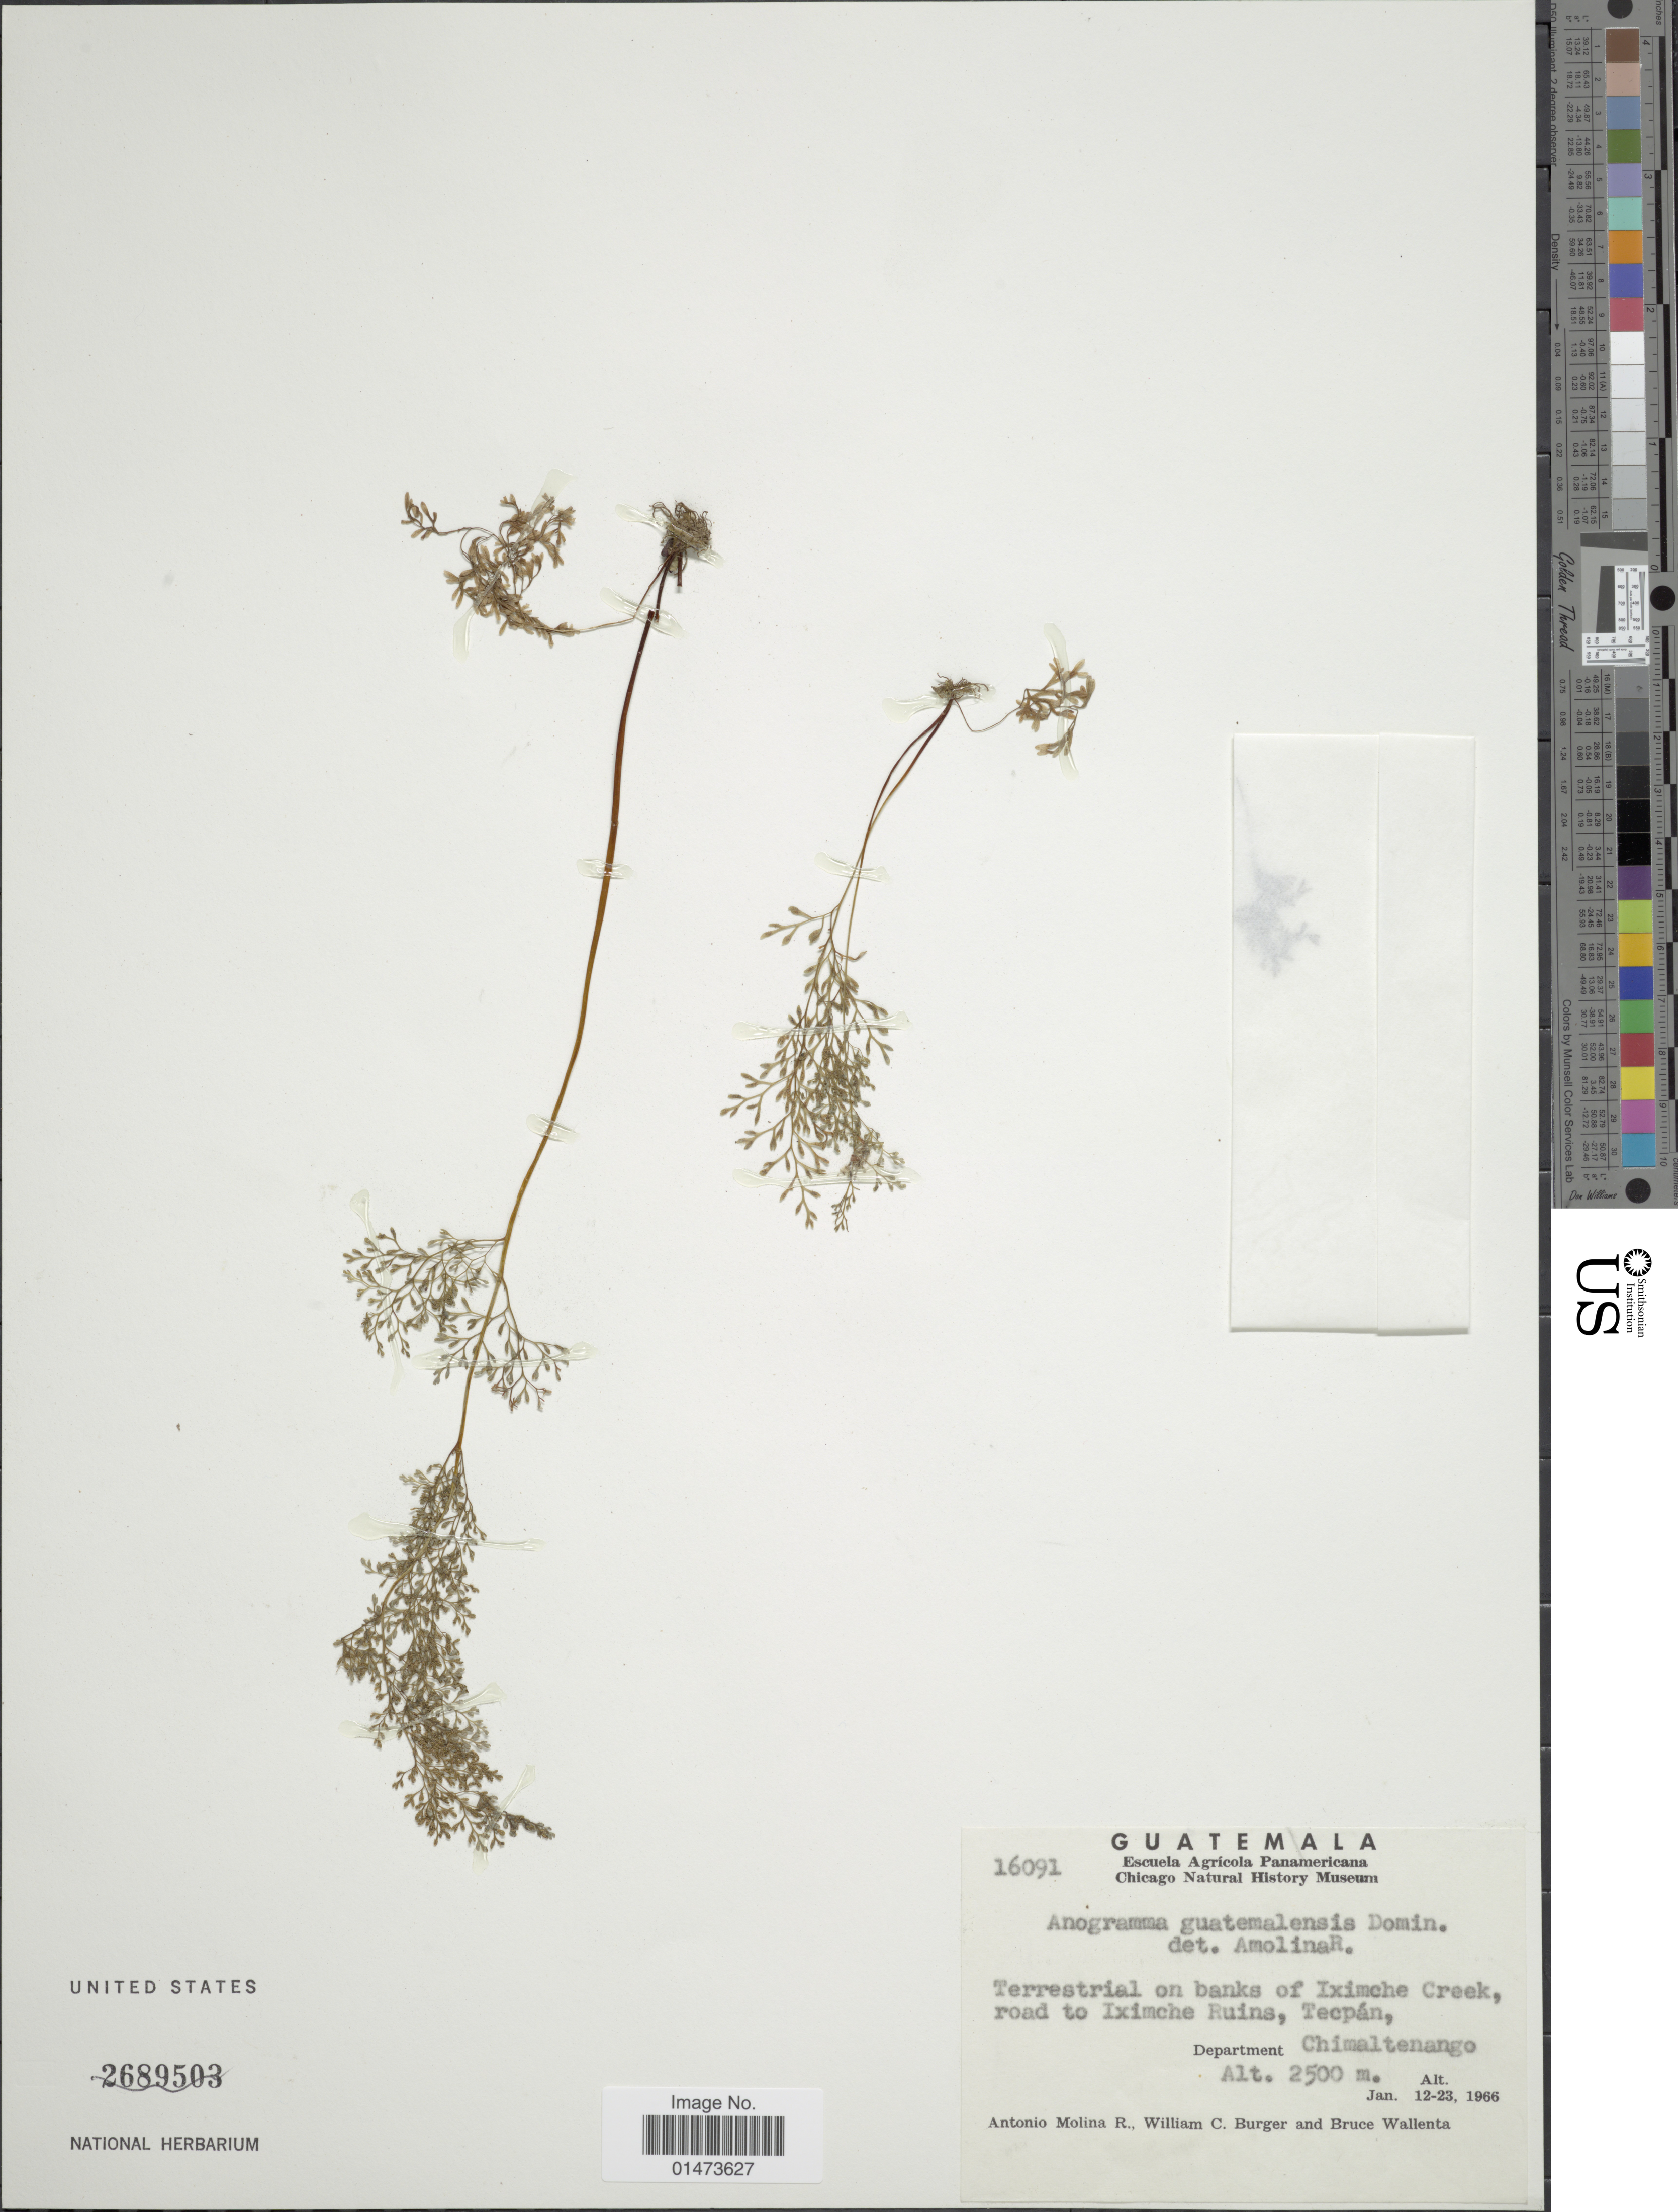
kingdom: Plantae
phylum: Tracheophyta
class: Polypodiopsida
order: Polypodiales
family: Pteridaceae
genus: Anogramma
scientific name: Anogramma guatemalensis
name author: (Domin) C. Chr.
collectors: A. Molina R., W. Burger & B. Wallenta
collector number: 16091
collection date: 1966-01-12/1966-01-23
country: Guatemala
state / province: Chimaltenango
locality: Terrestrial banks of Iximche Creek, road to Iximche Ruins, Tecpán.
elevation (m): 2500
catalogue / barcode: US 2689503